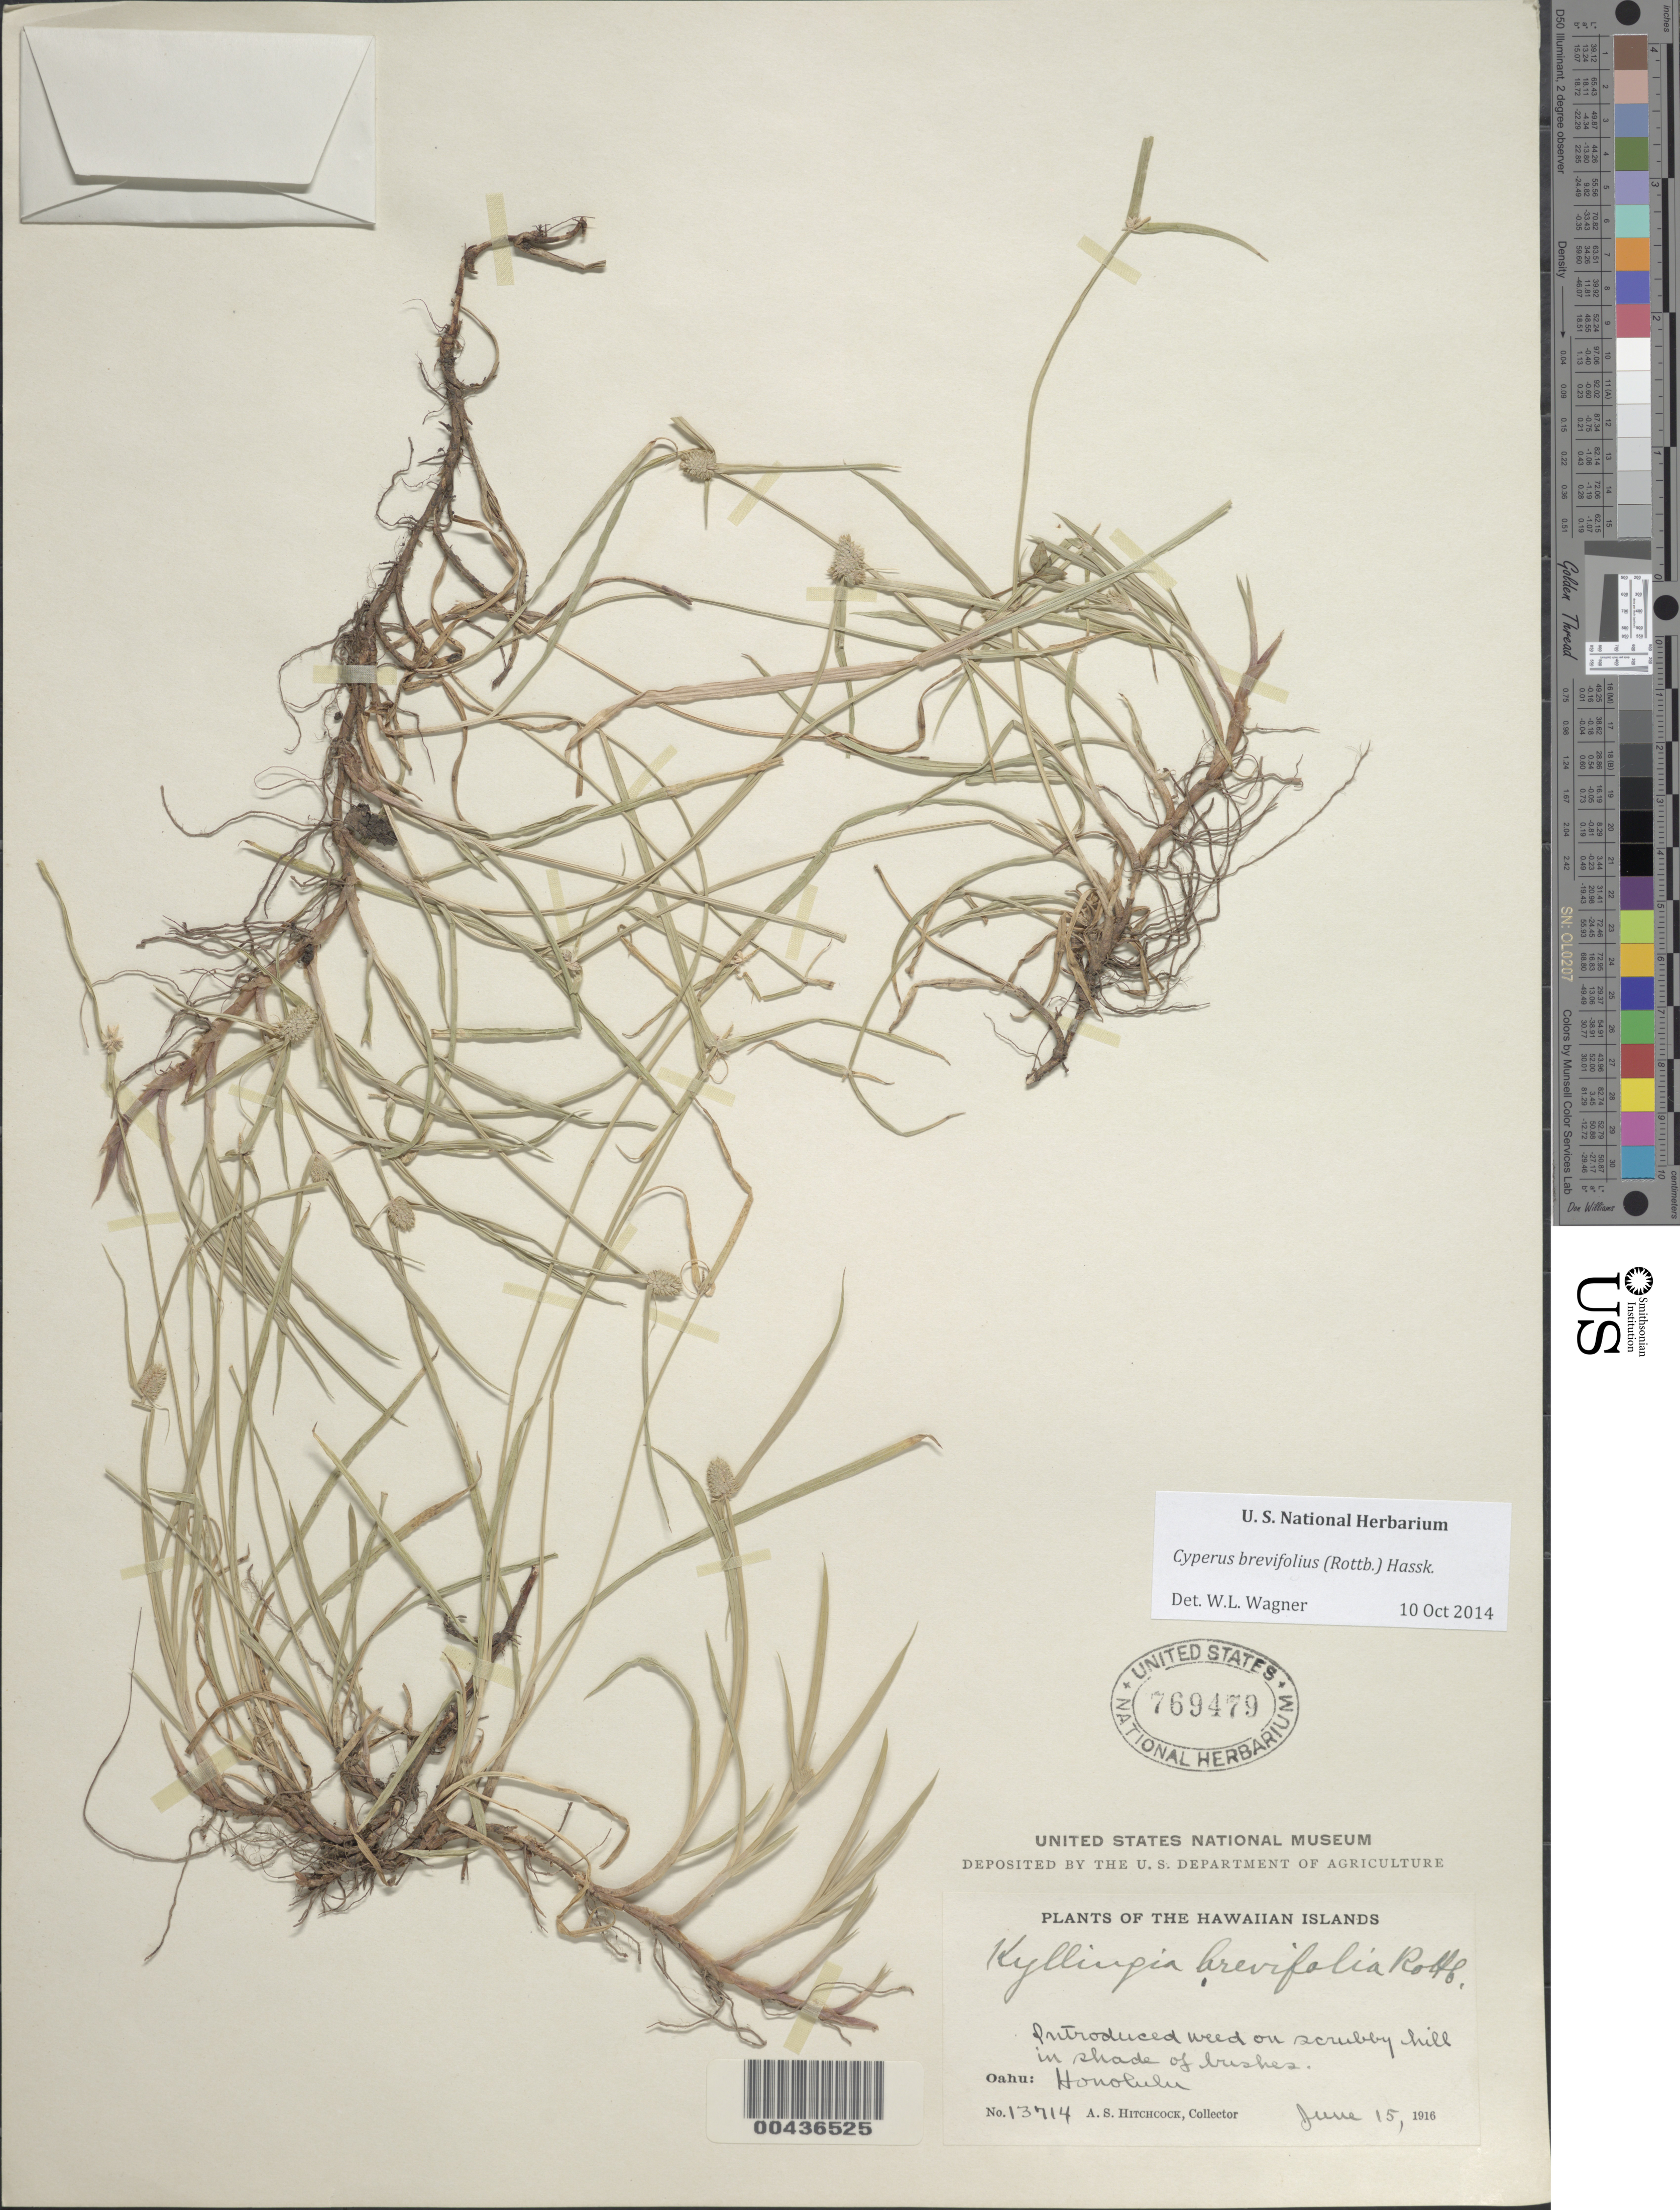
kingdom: Plantae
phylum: Tracheophyta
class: Liliopsida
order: Poales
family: Cyperaceae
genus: Cyperus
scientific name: Cyperus brevifolius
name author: (Rottb.) Hassk.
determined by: Wagner, W. L., (BOT), Smithsonian Institution - National Museum of Natural History (UNITED STATES)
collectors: A. S. Hitchcock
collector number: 13714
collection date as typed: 15 Jun 1916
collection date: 1916-06-15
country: United States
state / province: Hawaii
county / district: Honolulu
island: Oahu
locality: Honolulu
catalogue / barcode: US 769479